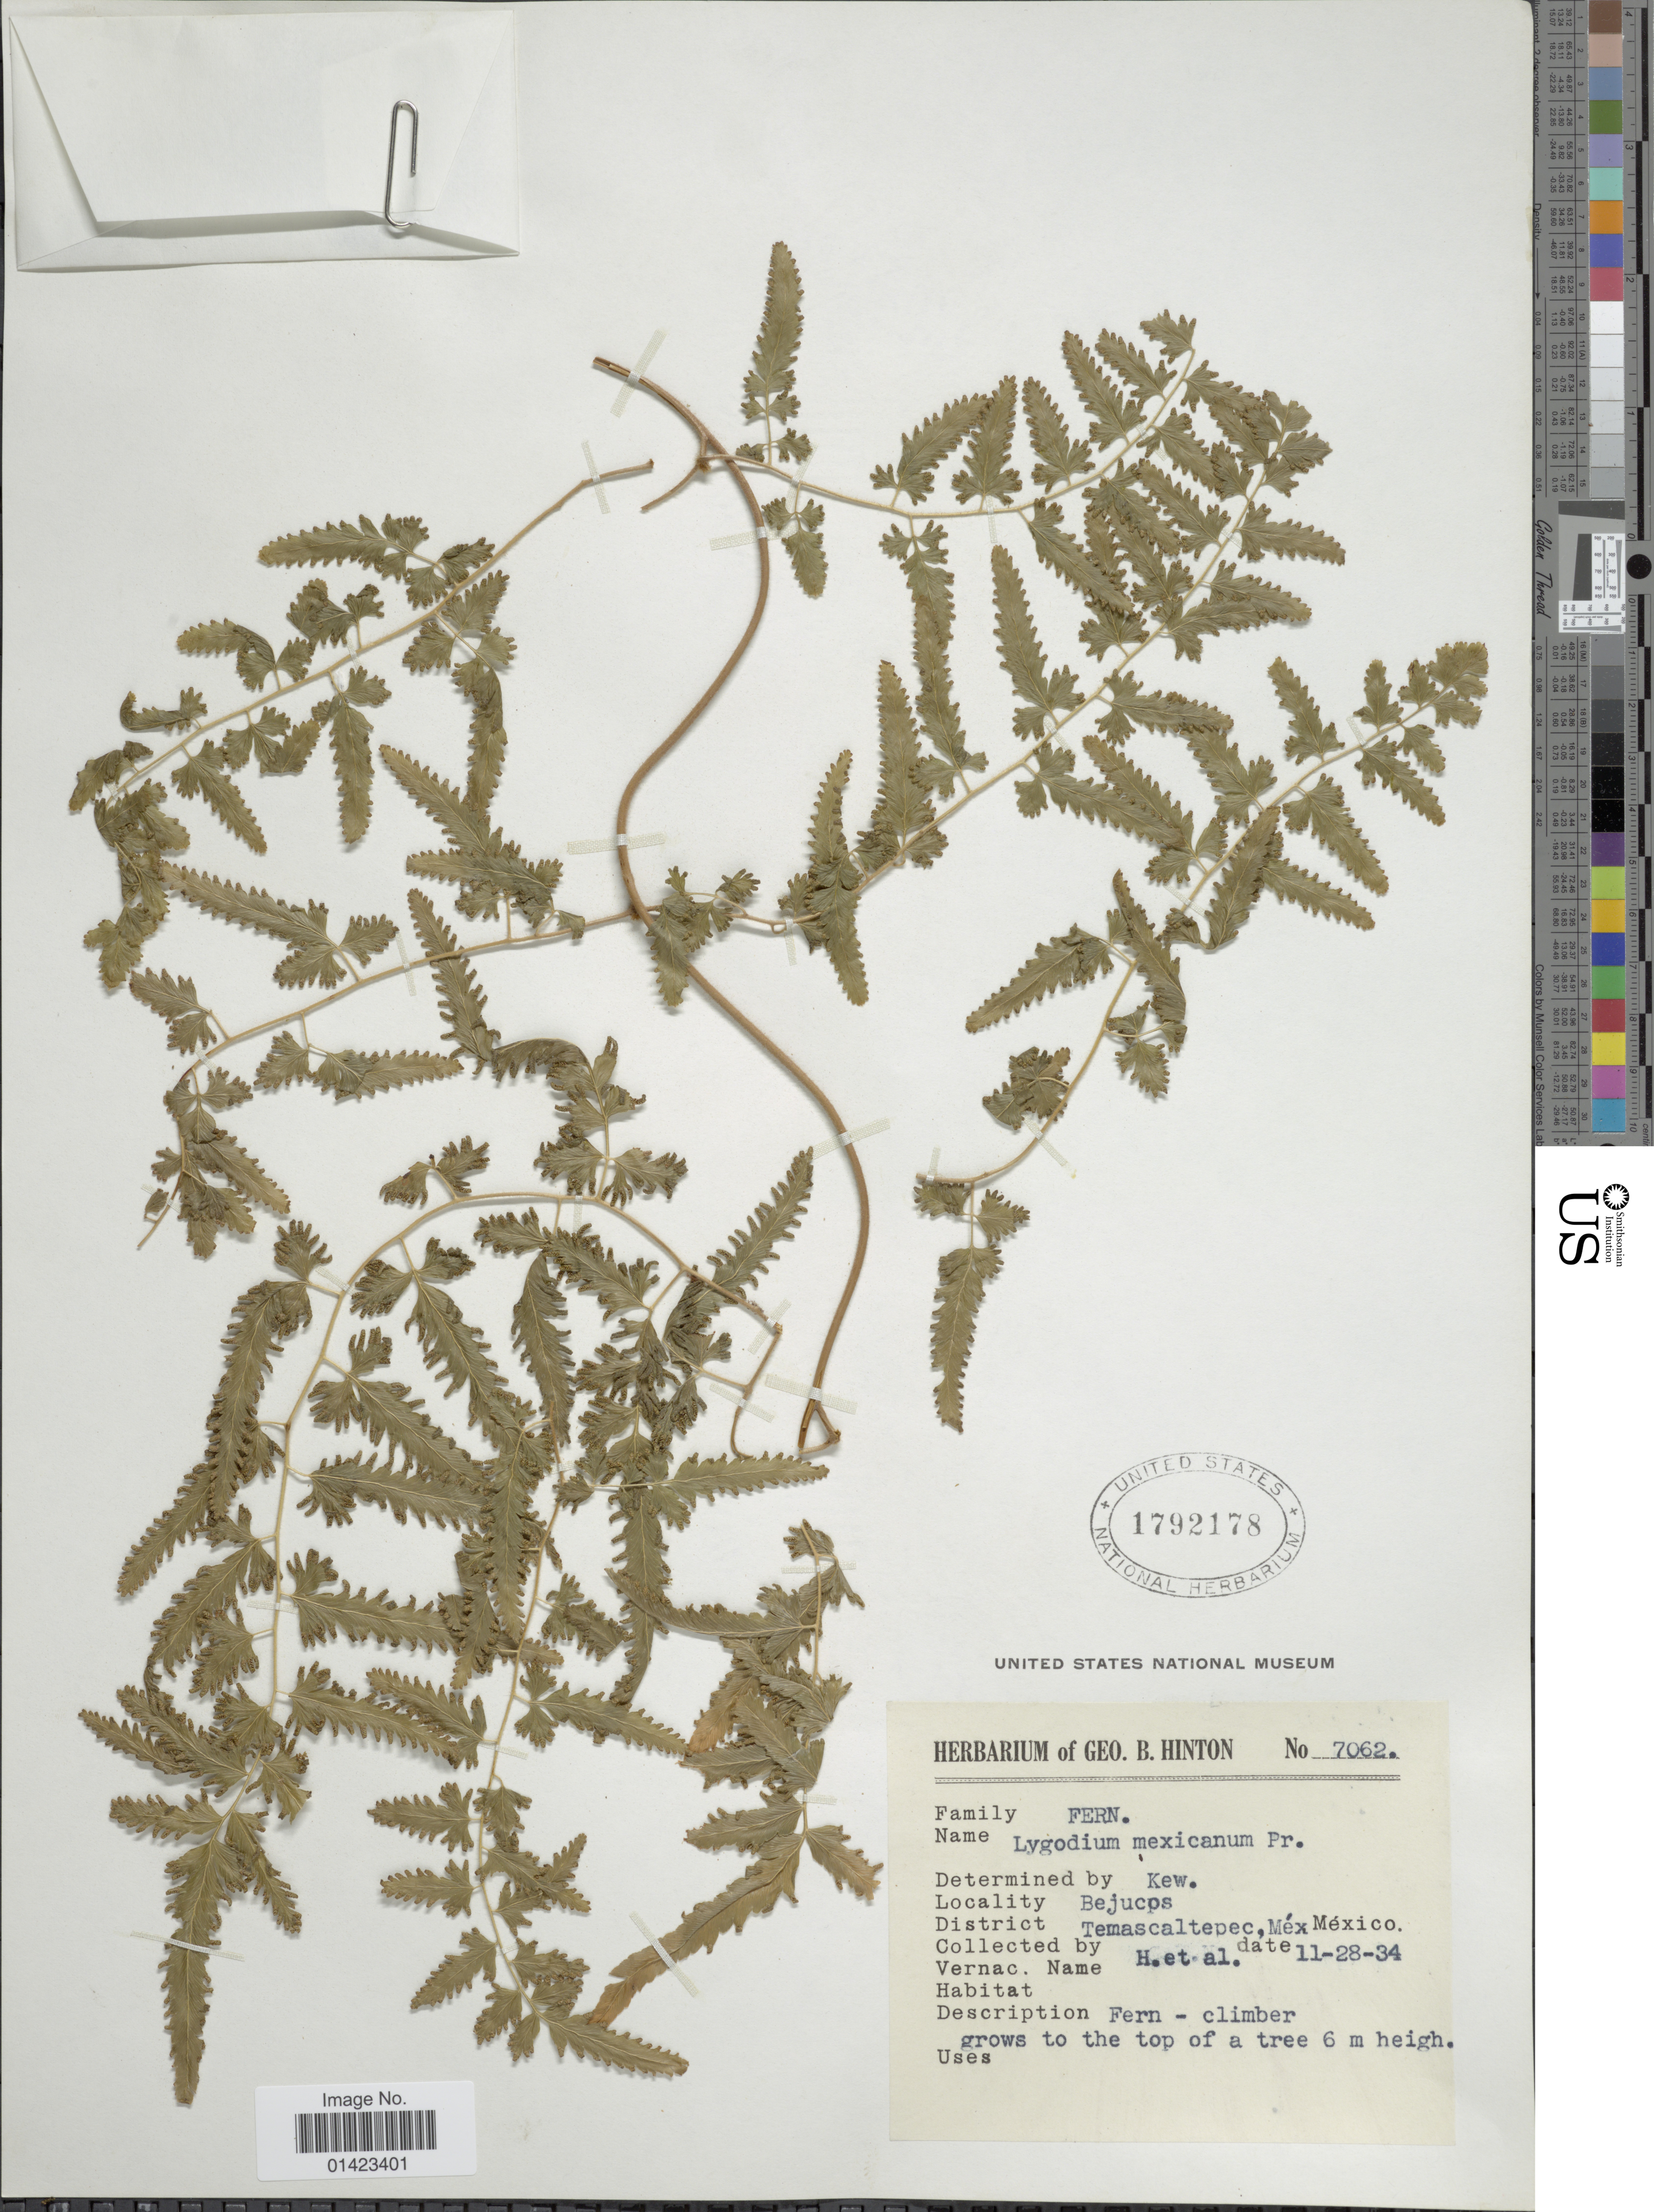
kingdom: Plantae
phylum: Tracheophyta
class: Polypodiopsida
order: Schizaeales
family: Lygodiaceae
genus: Lygodium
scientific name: Lygodium venustum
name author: Sw.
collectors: G. B. Hinton & et al.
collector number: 7062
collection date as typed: Transcribed d/m/y: 28/11/34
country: Mexico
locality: Bejucps, Temscatepec, Méx.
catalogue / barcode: US 1792178